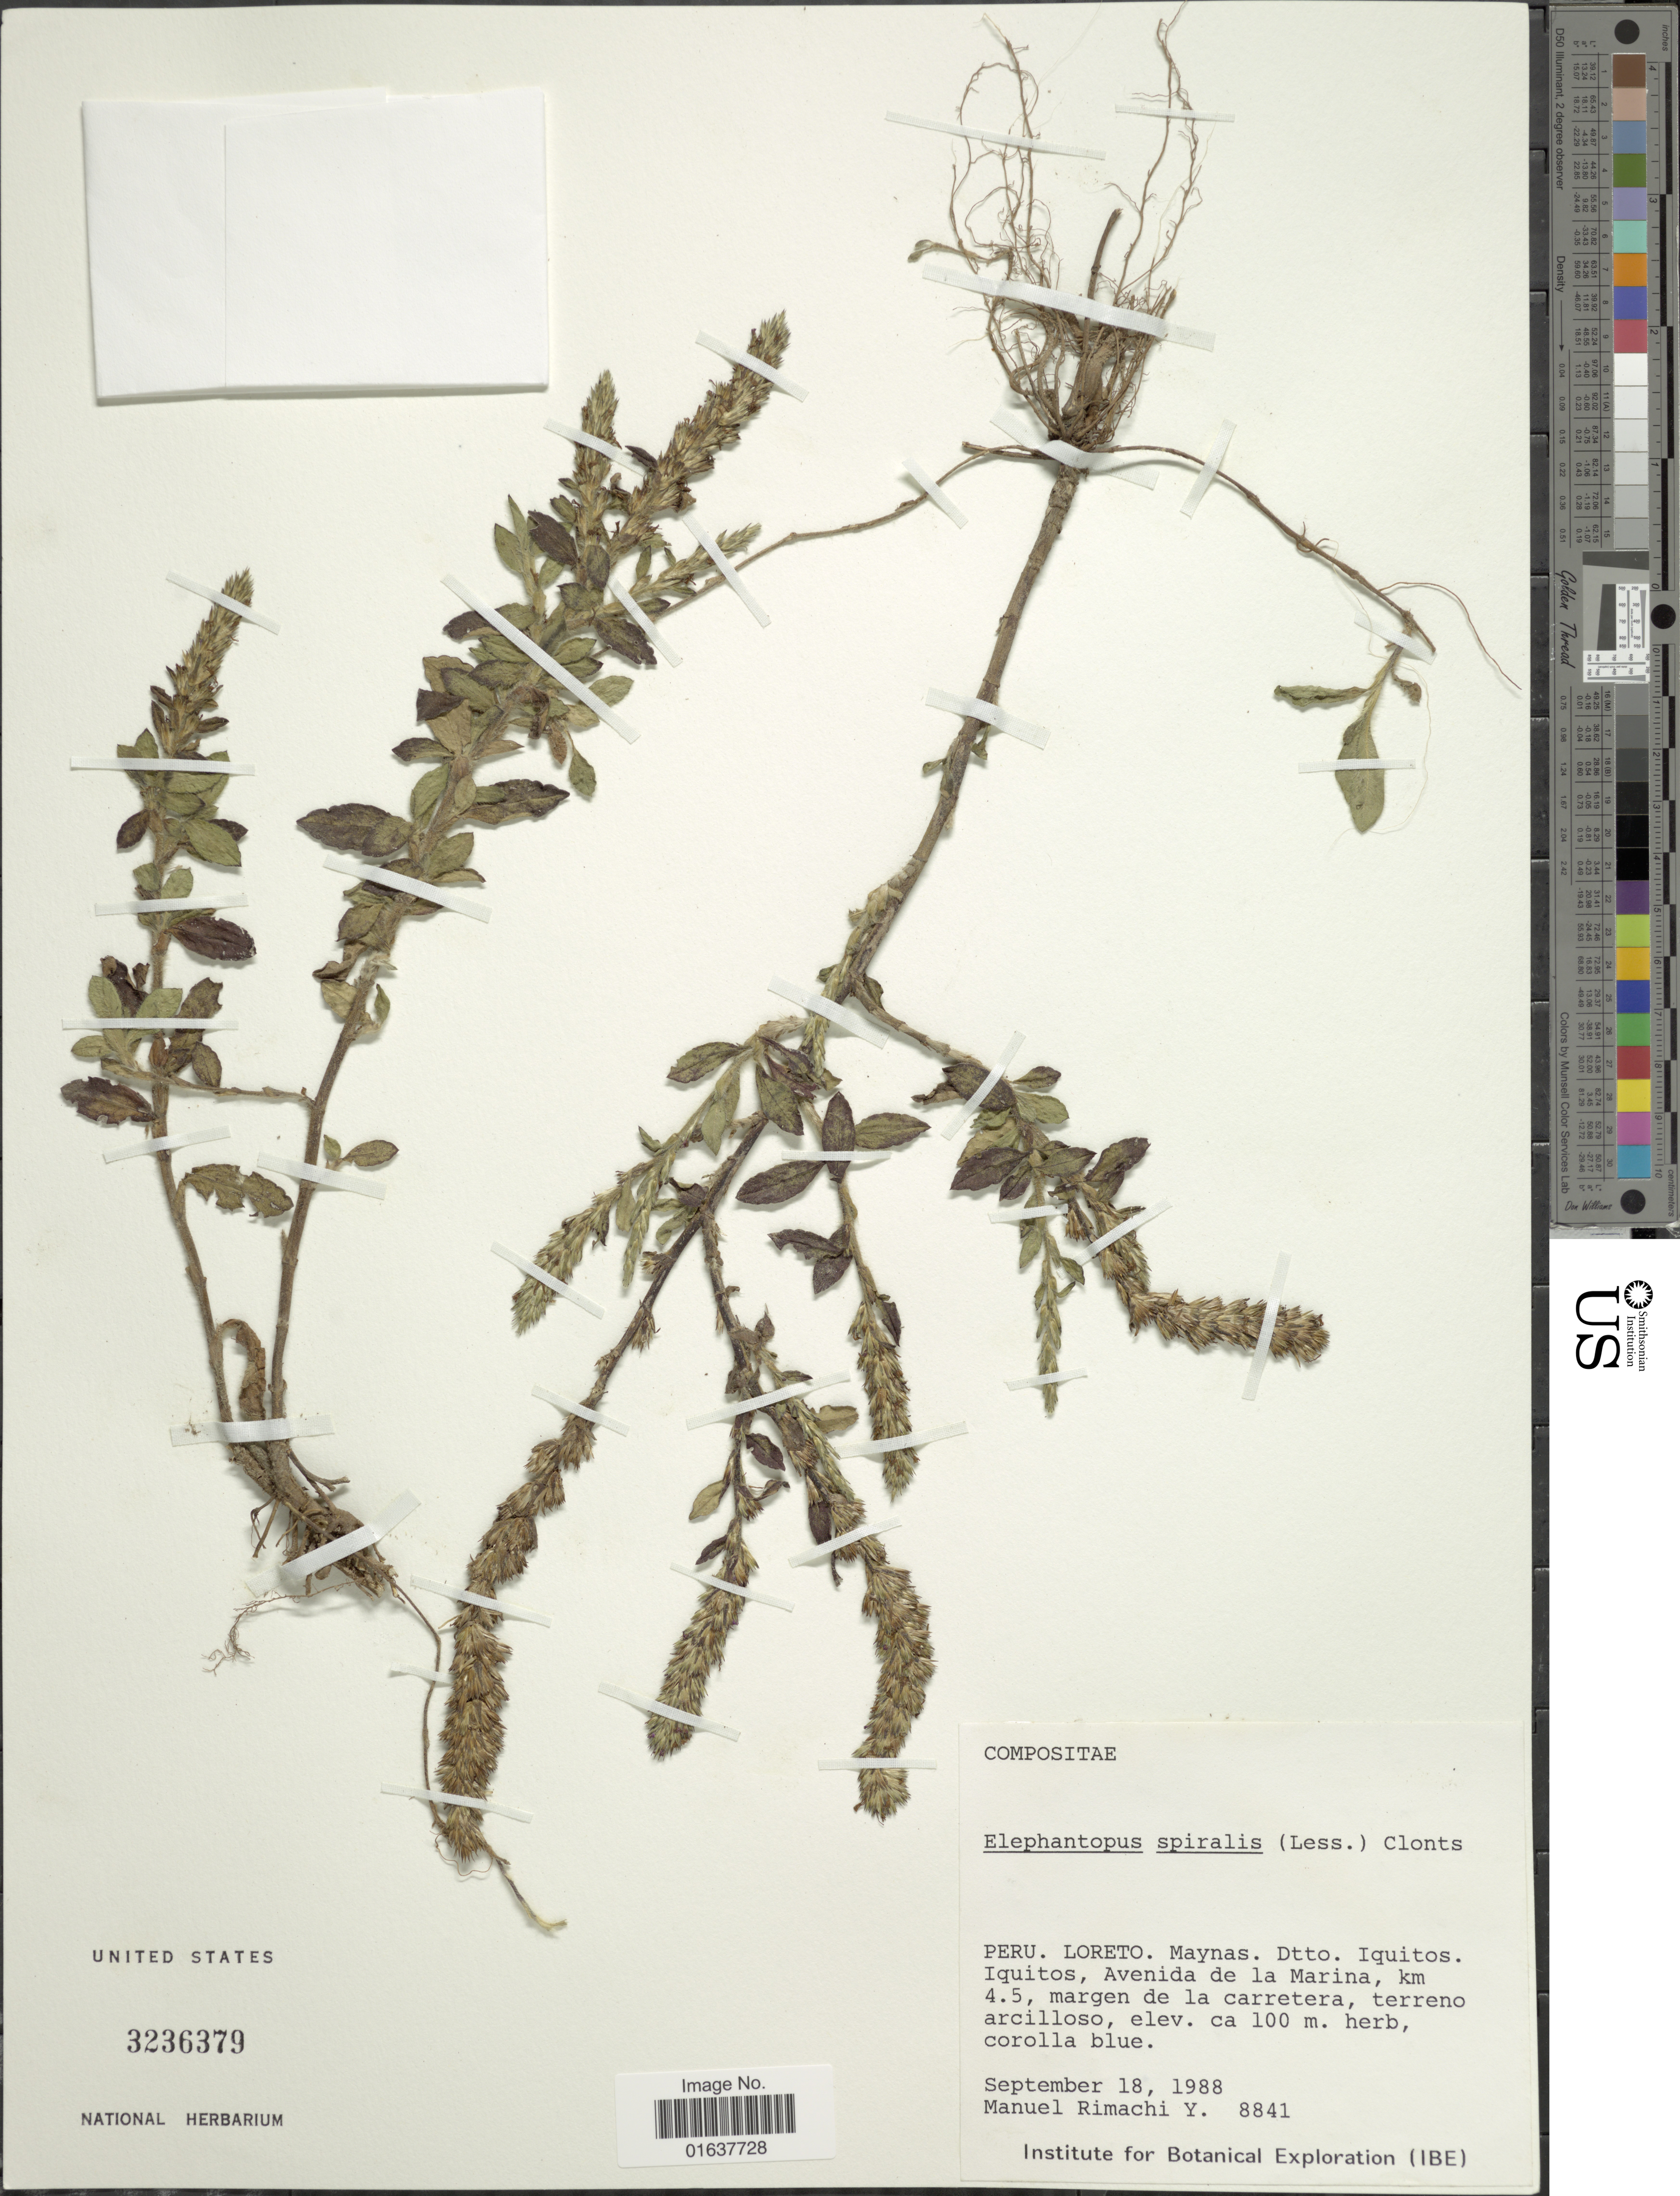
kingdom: Plantae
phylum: Tracheophyta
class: Magnoliopsida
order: Asterales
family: Asteraceae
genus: Pseudelephantopus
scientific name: Pseudelephantopus spiralis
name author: (Less.) Cronquist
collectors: M. Rimachi Y.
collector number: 8841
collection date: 1988-09-18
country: Peru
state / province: Loreto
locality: Maynas. Dtto. Iquitos. Iquitos, Avenida de la Marina, km 4.5 margen de la carretera, terrano arcilloso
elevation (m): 100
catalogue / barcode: US 3236379